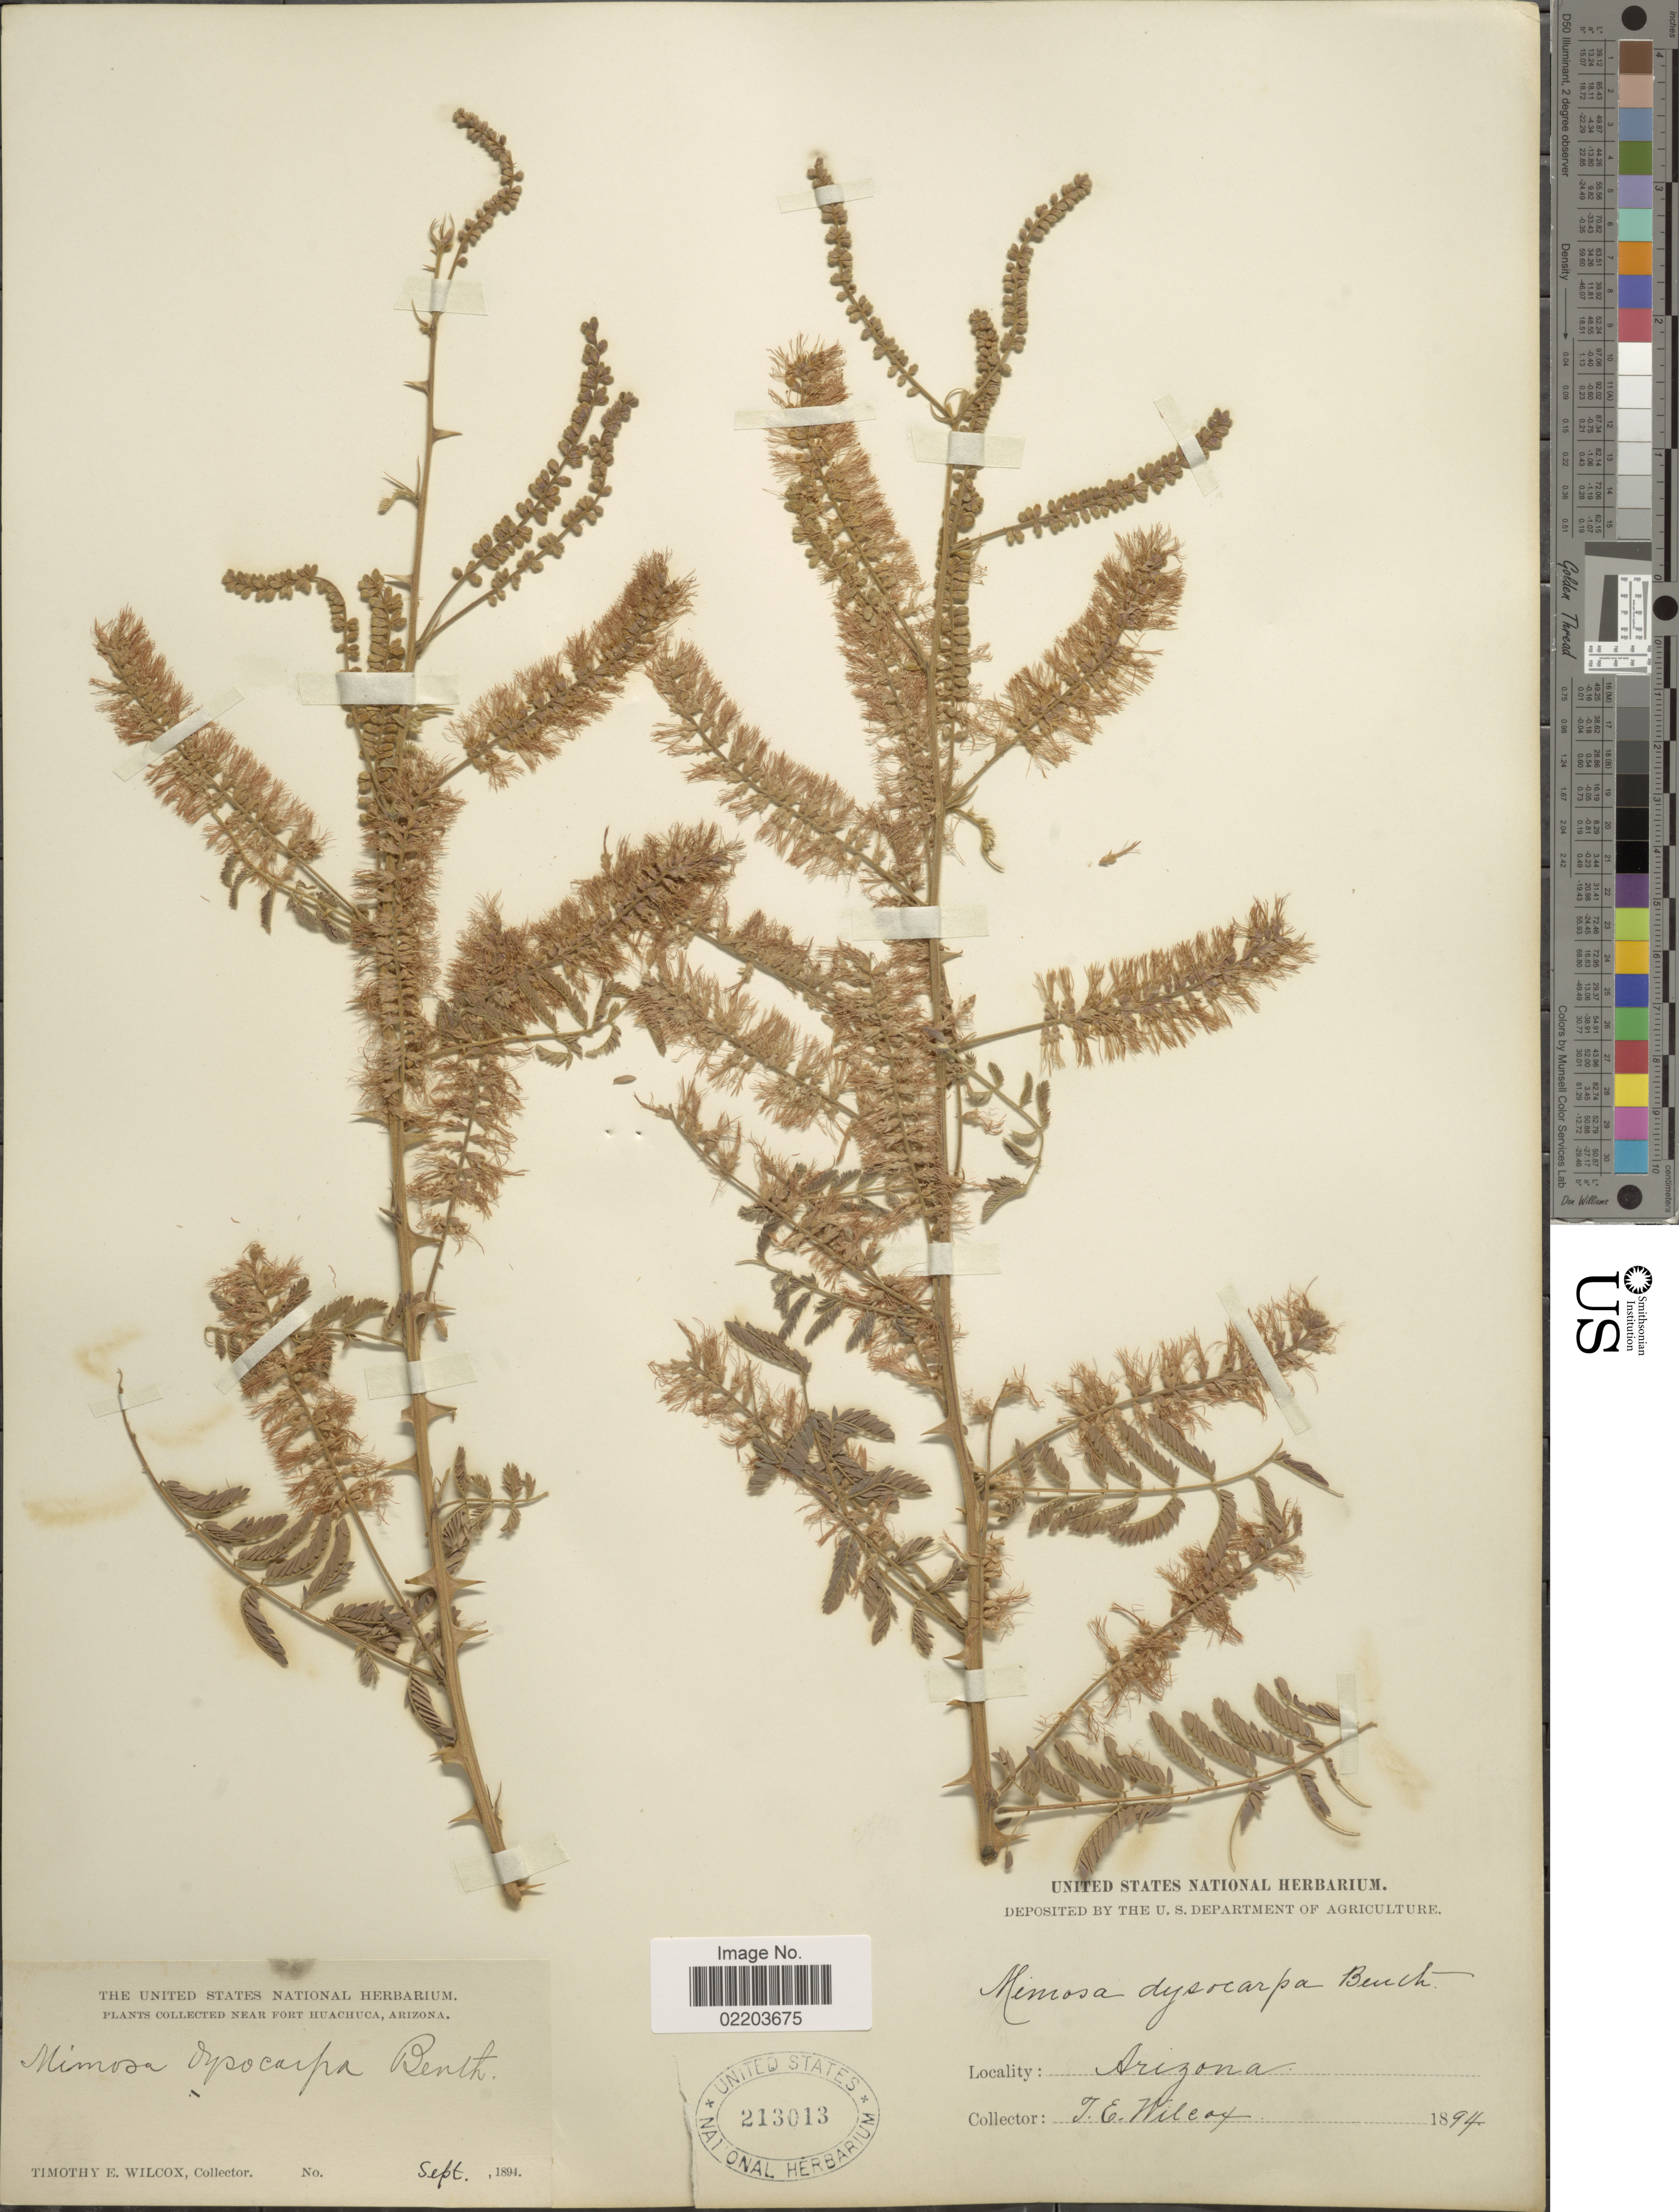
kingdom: Plantae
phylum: Tracheophyta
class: Magnoliopsida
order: Fabales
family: Fabaceae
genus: Mimosa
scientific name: Mimosa dysocarpa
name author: Benth. ex A. Gray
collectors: T. E. Wilcox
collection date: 1894-09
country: United States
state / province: Arizona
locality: Near Fort Huachuca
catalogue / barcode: US 213013